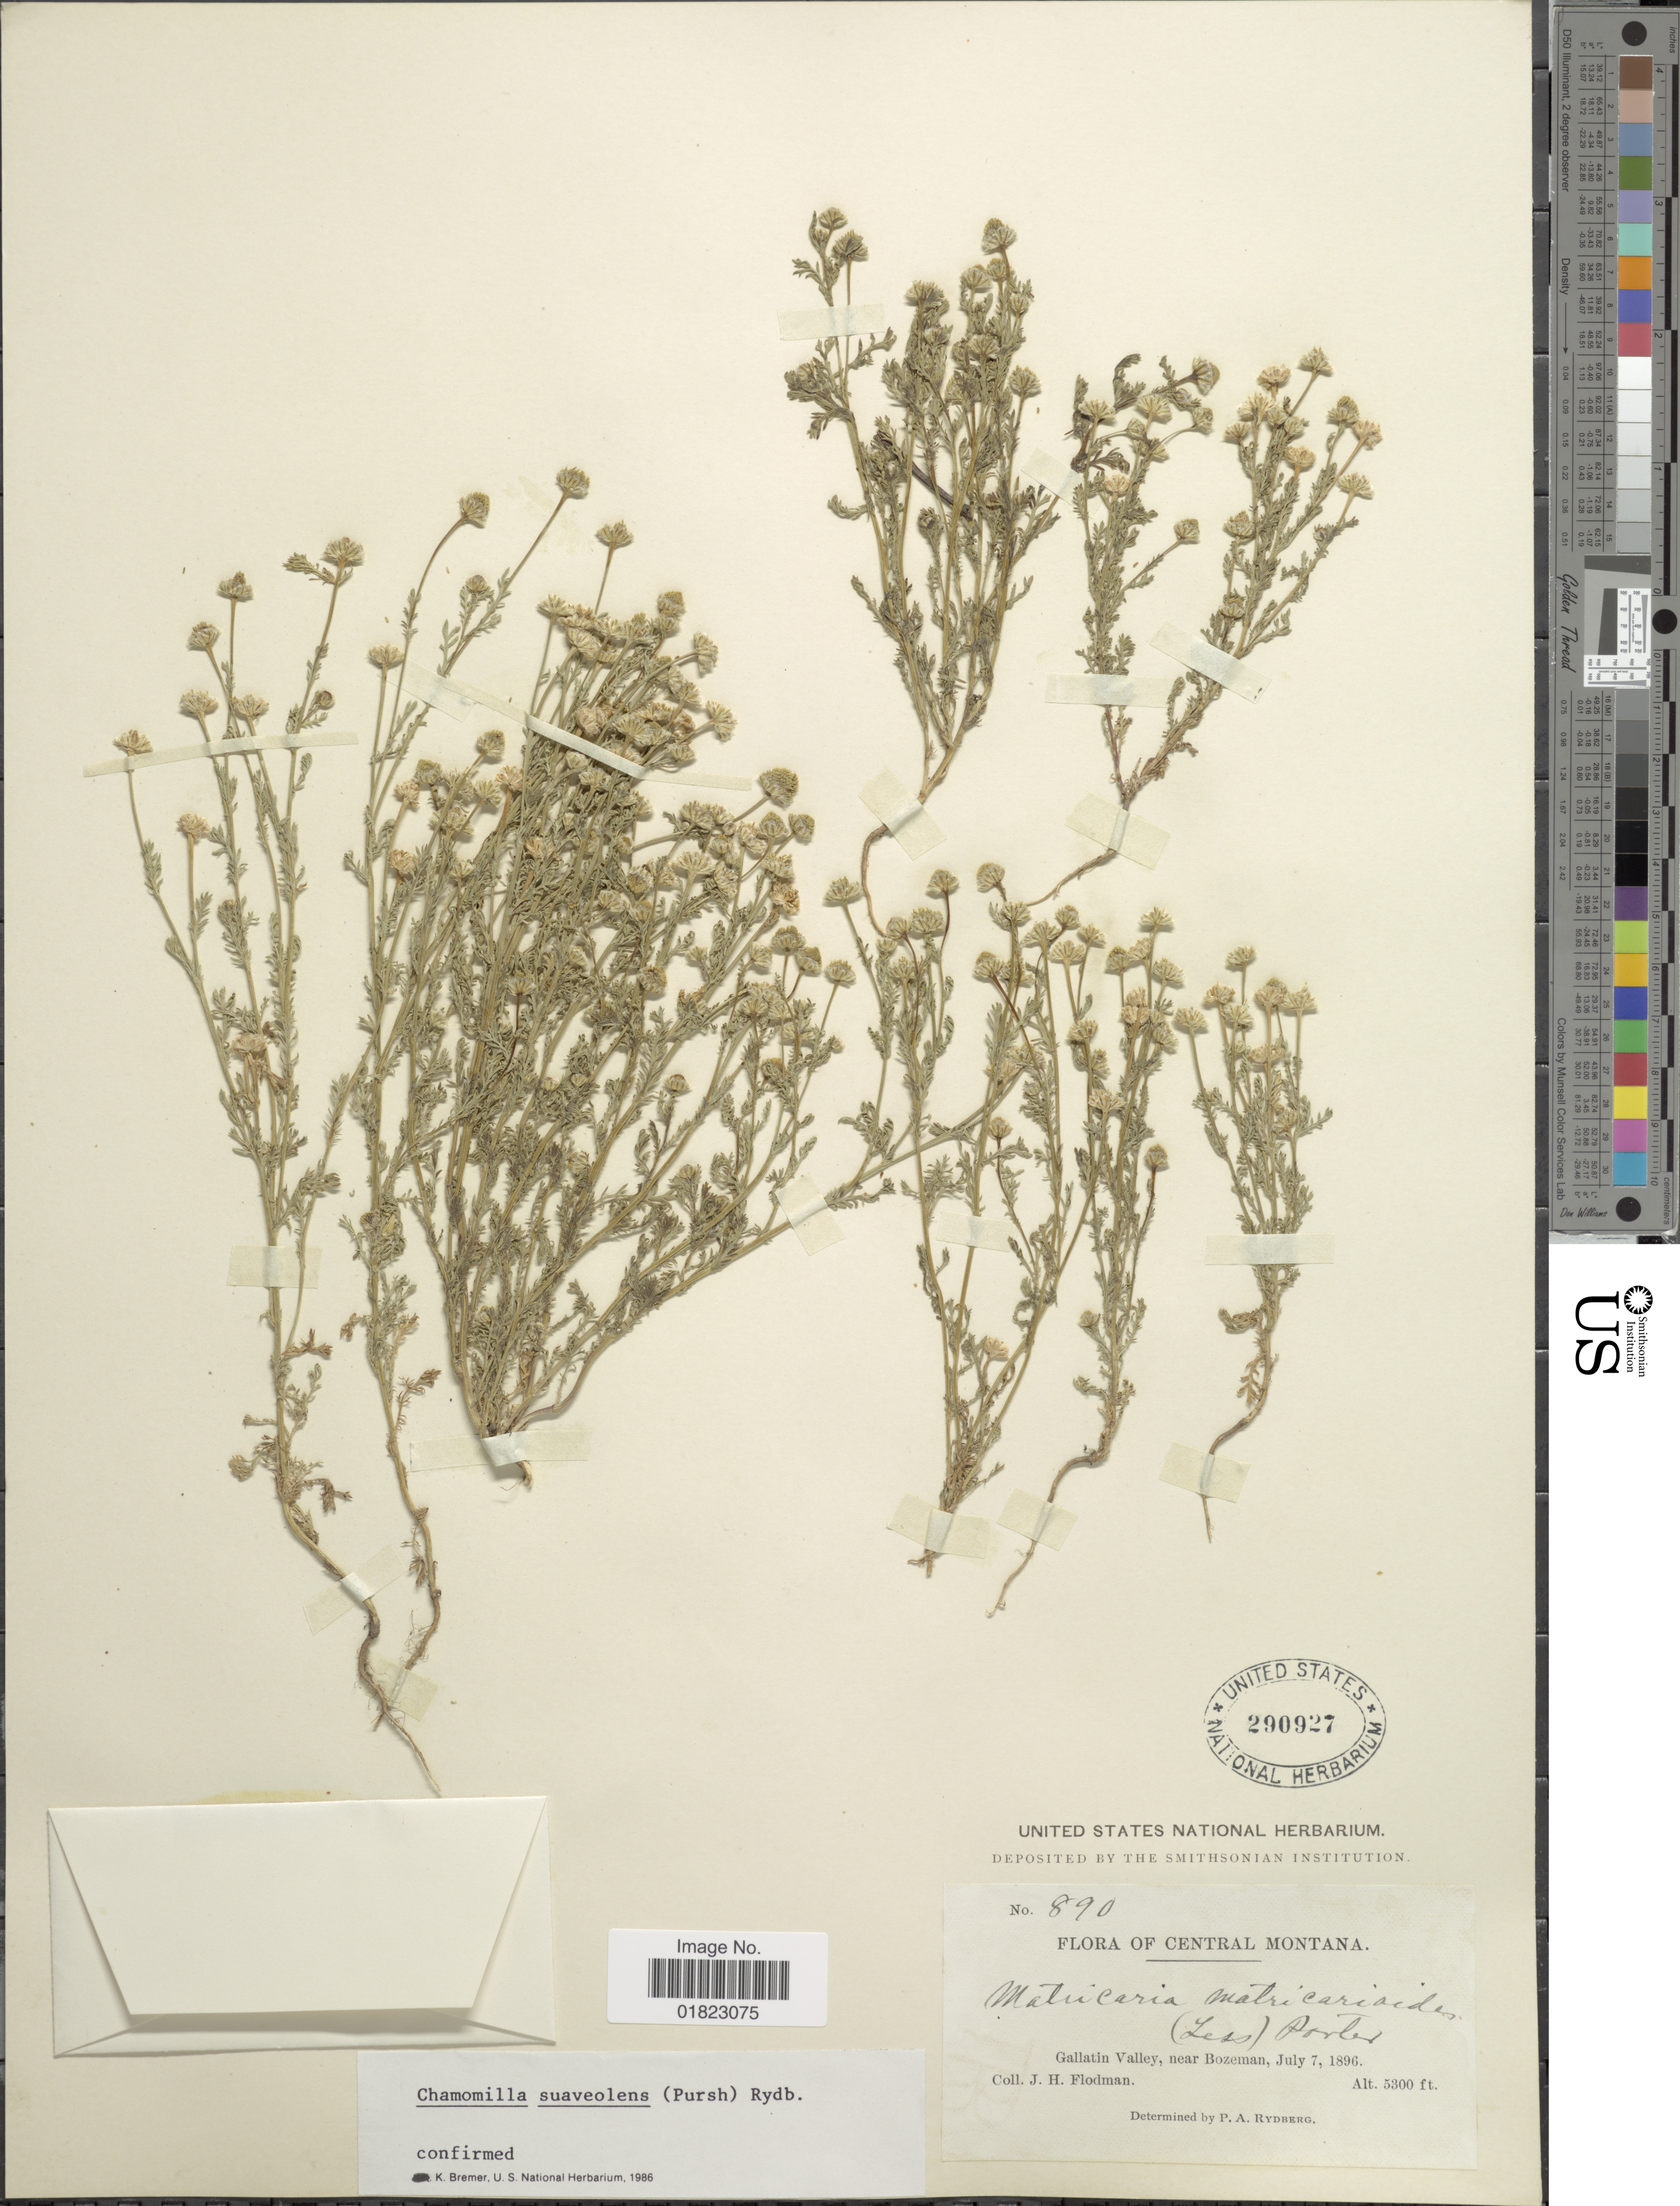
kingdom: Plantae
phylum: Tracheophyta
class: Magnoliopsida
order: Asterales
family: Asteraceae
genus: Matricaria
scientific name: Matricaria matricarioides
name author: (Less.) Porter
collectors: J. Flodman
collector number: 890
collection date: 1896-07-07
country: United States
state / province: Montana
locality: Central Montana, Gallatin Valley, near Bozeman.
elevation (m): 1615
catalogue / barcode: US 290927